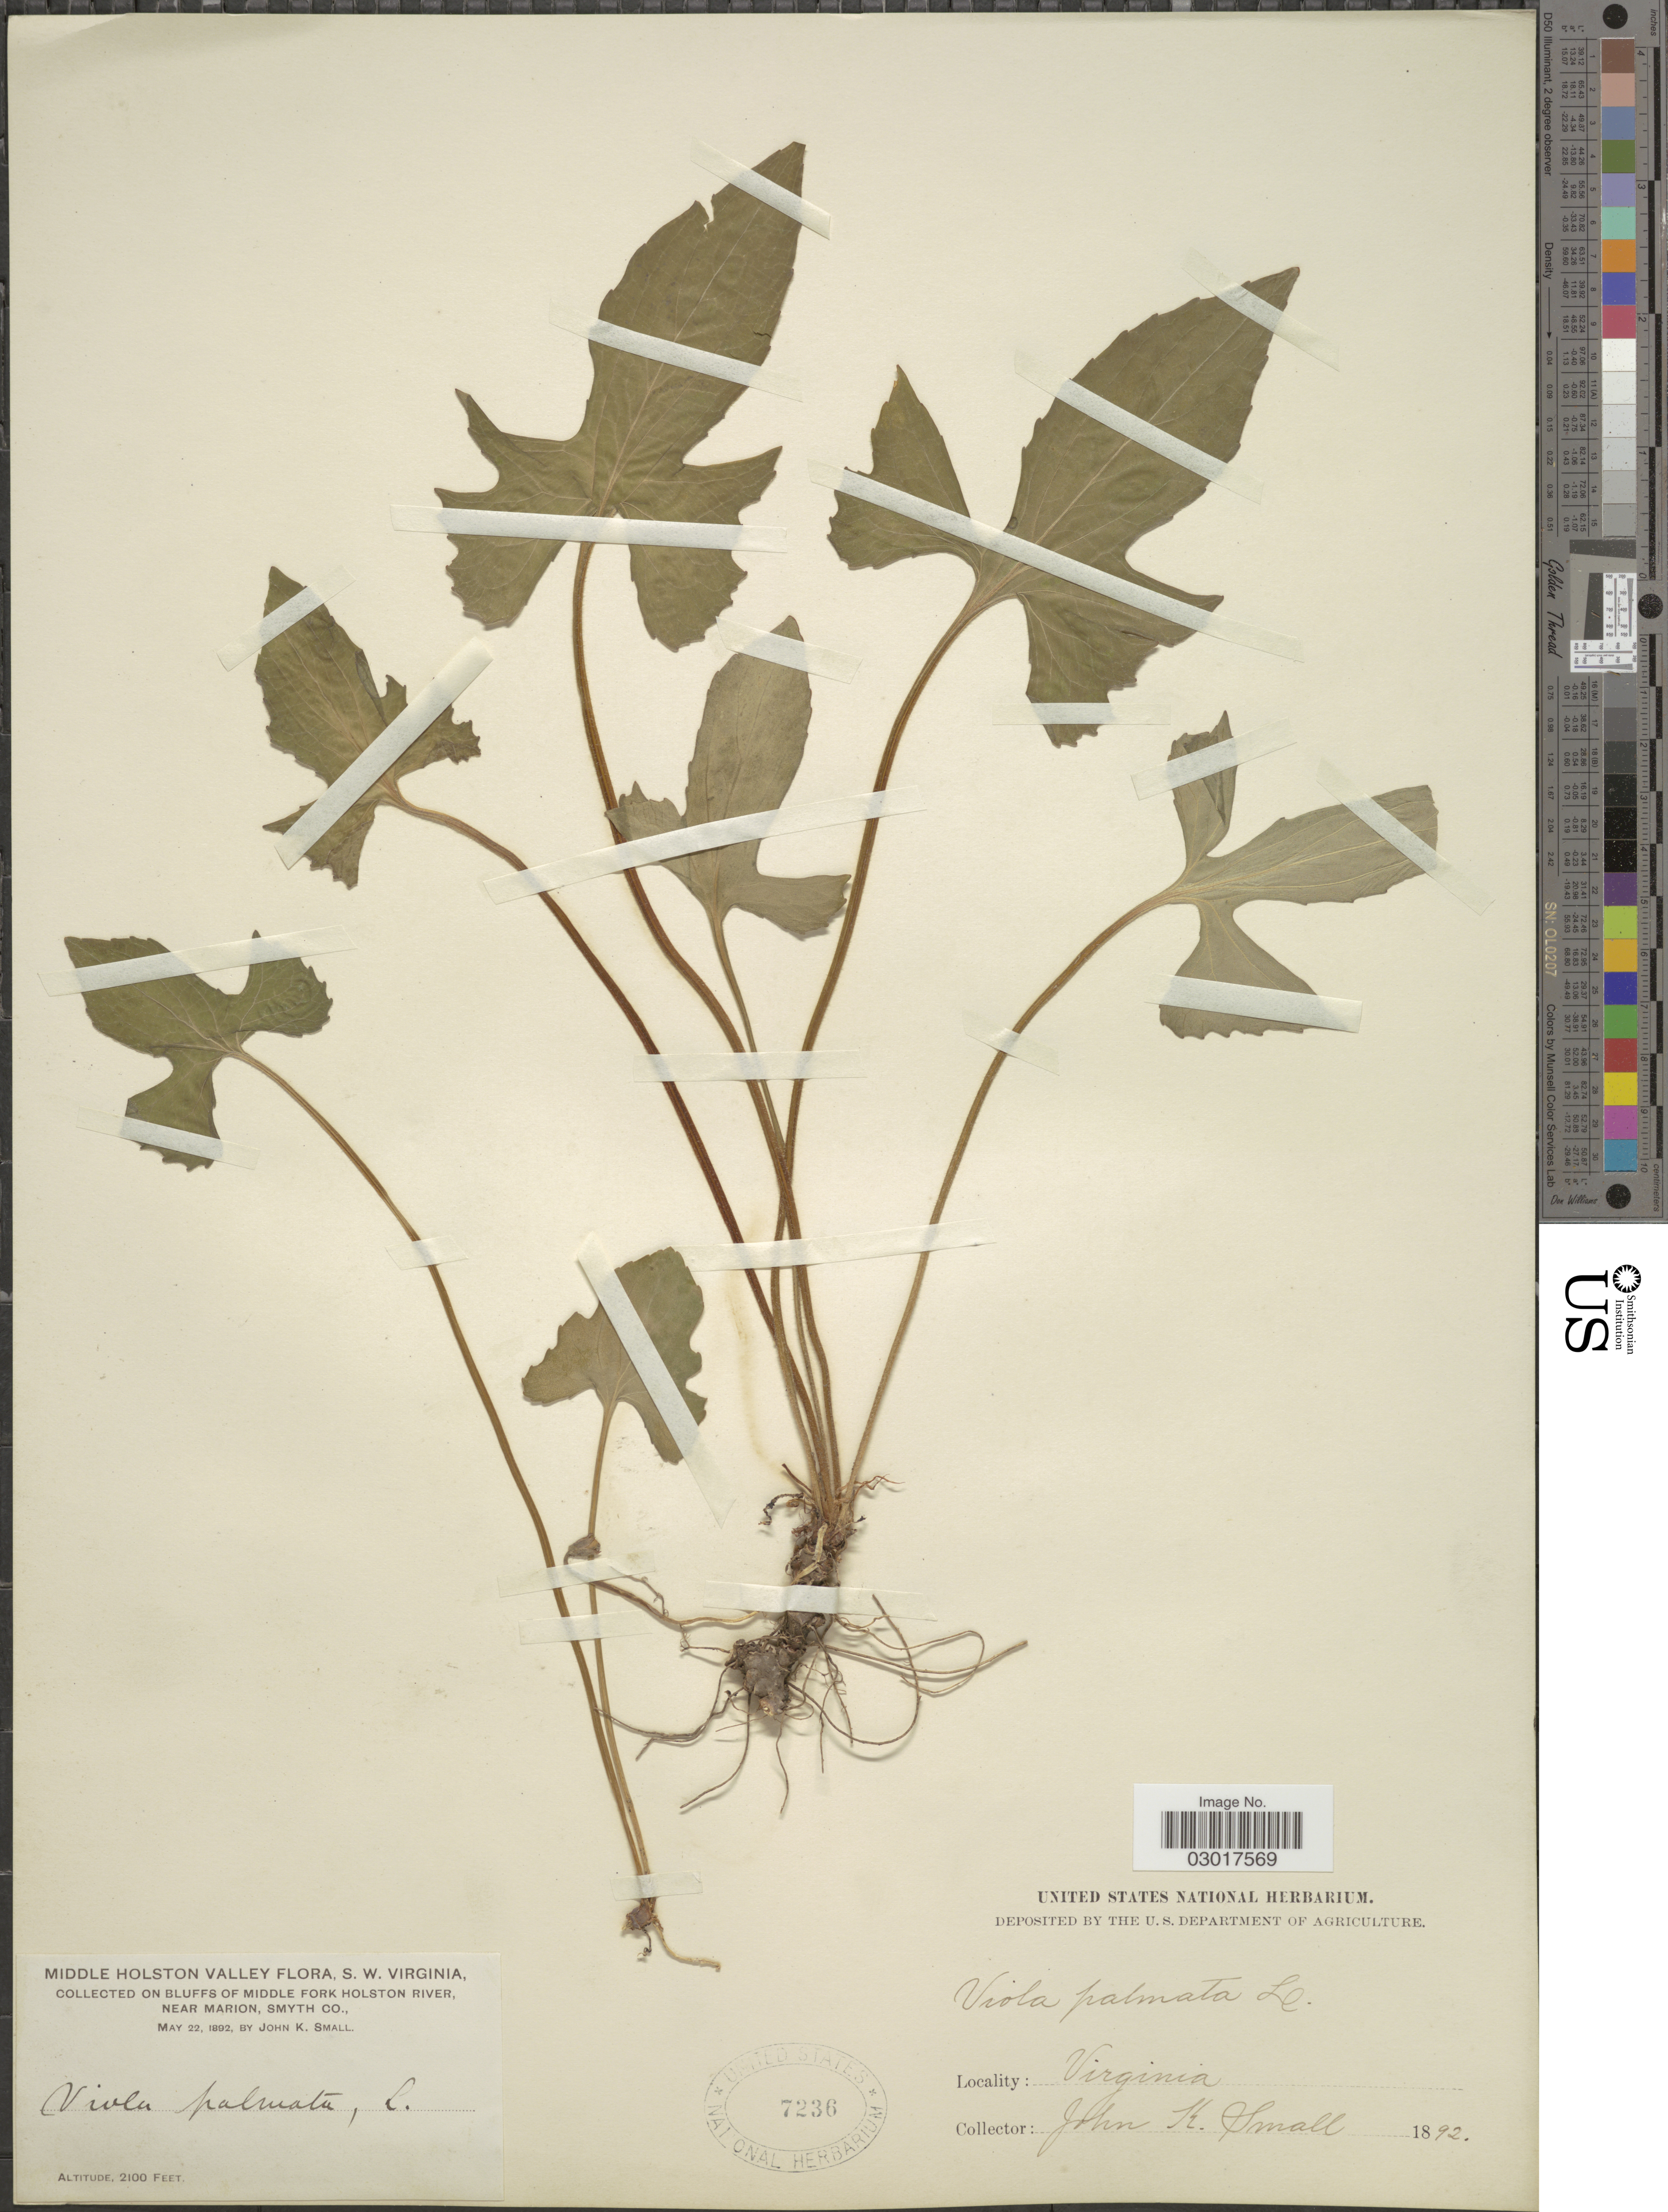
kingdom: Plantae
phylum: Tracheophyta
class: Magnoliopsida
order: Malpighiales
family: Violaceae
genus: Viola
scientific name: Viola triloba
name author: Schwein.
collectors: J. K. Small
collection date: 1892-05-22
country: United States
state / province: Virginia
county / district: Smyth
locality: Middle Holston Valley, S.W. Virginia. Collected on bluffs of Middle Fork Holstone River, near Marion, Smyth Co.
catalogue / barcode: US 7236